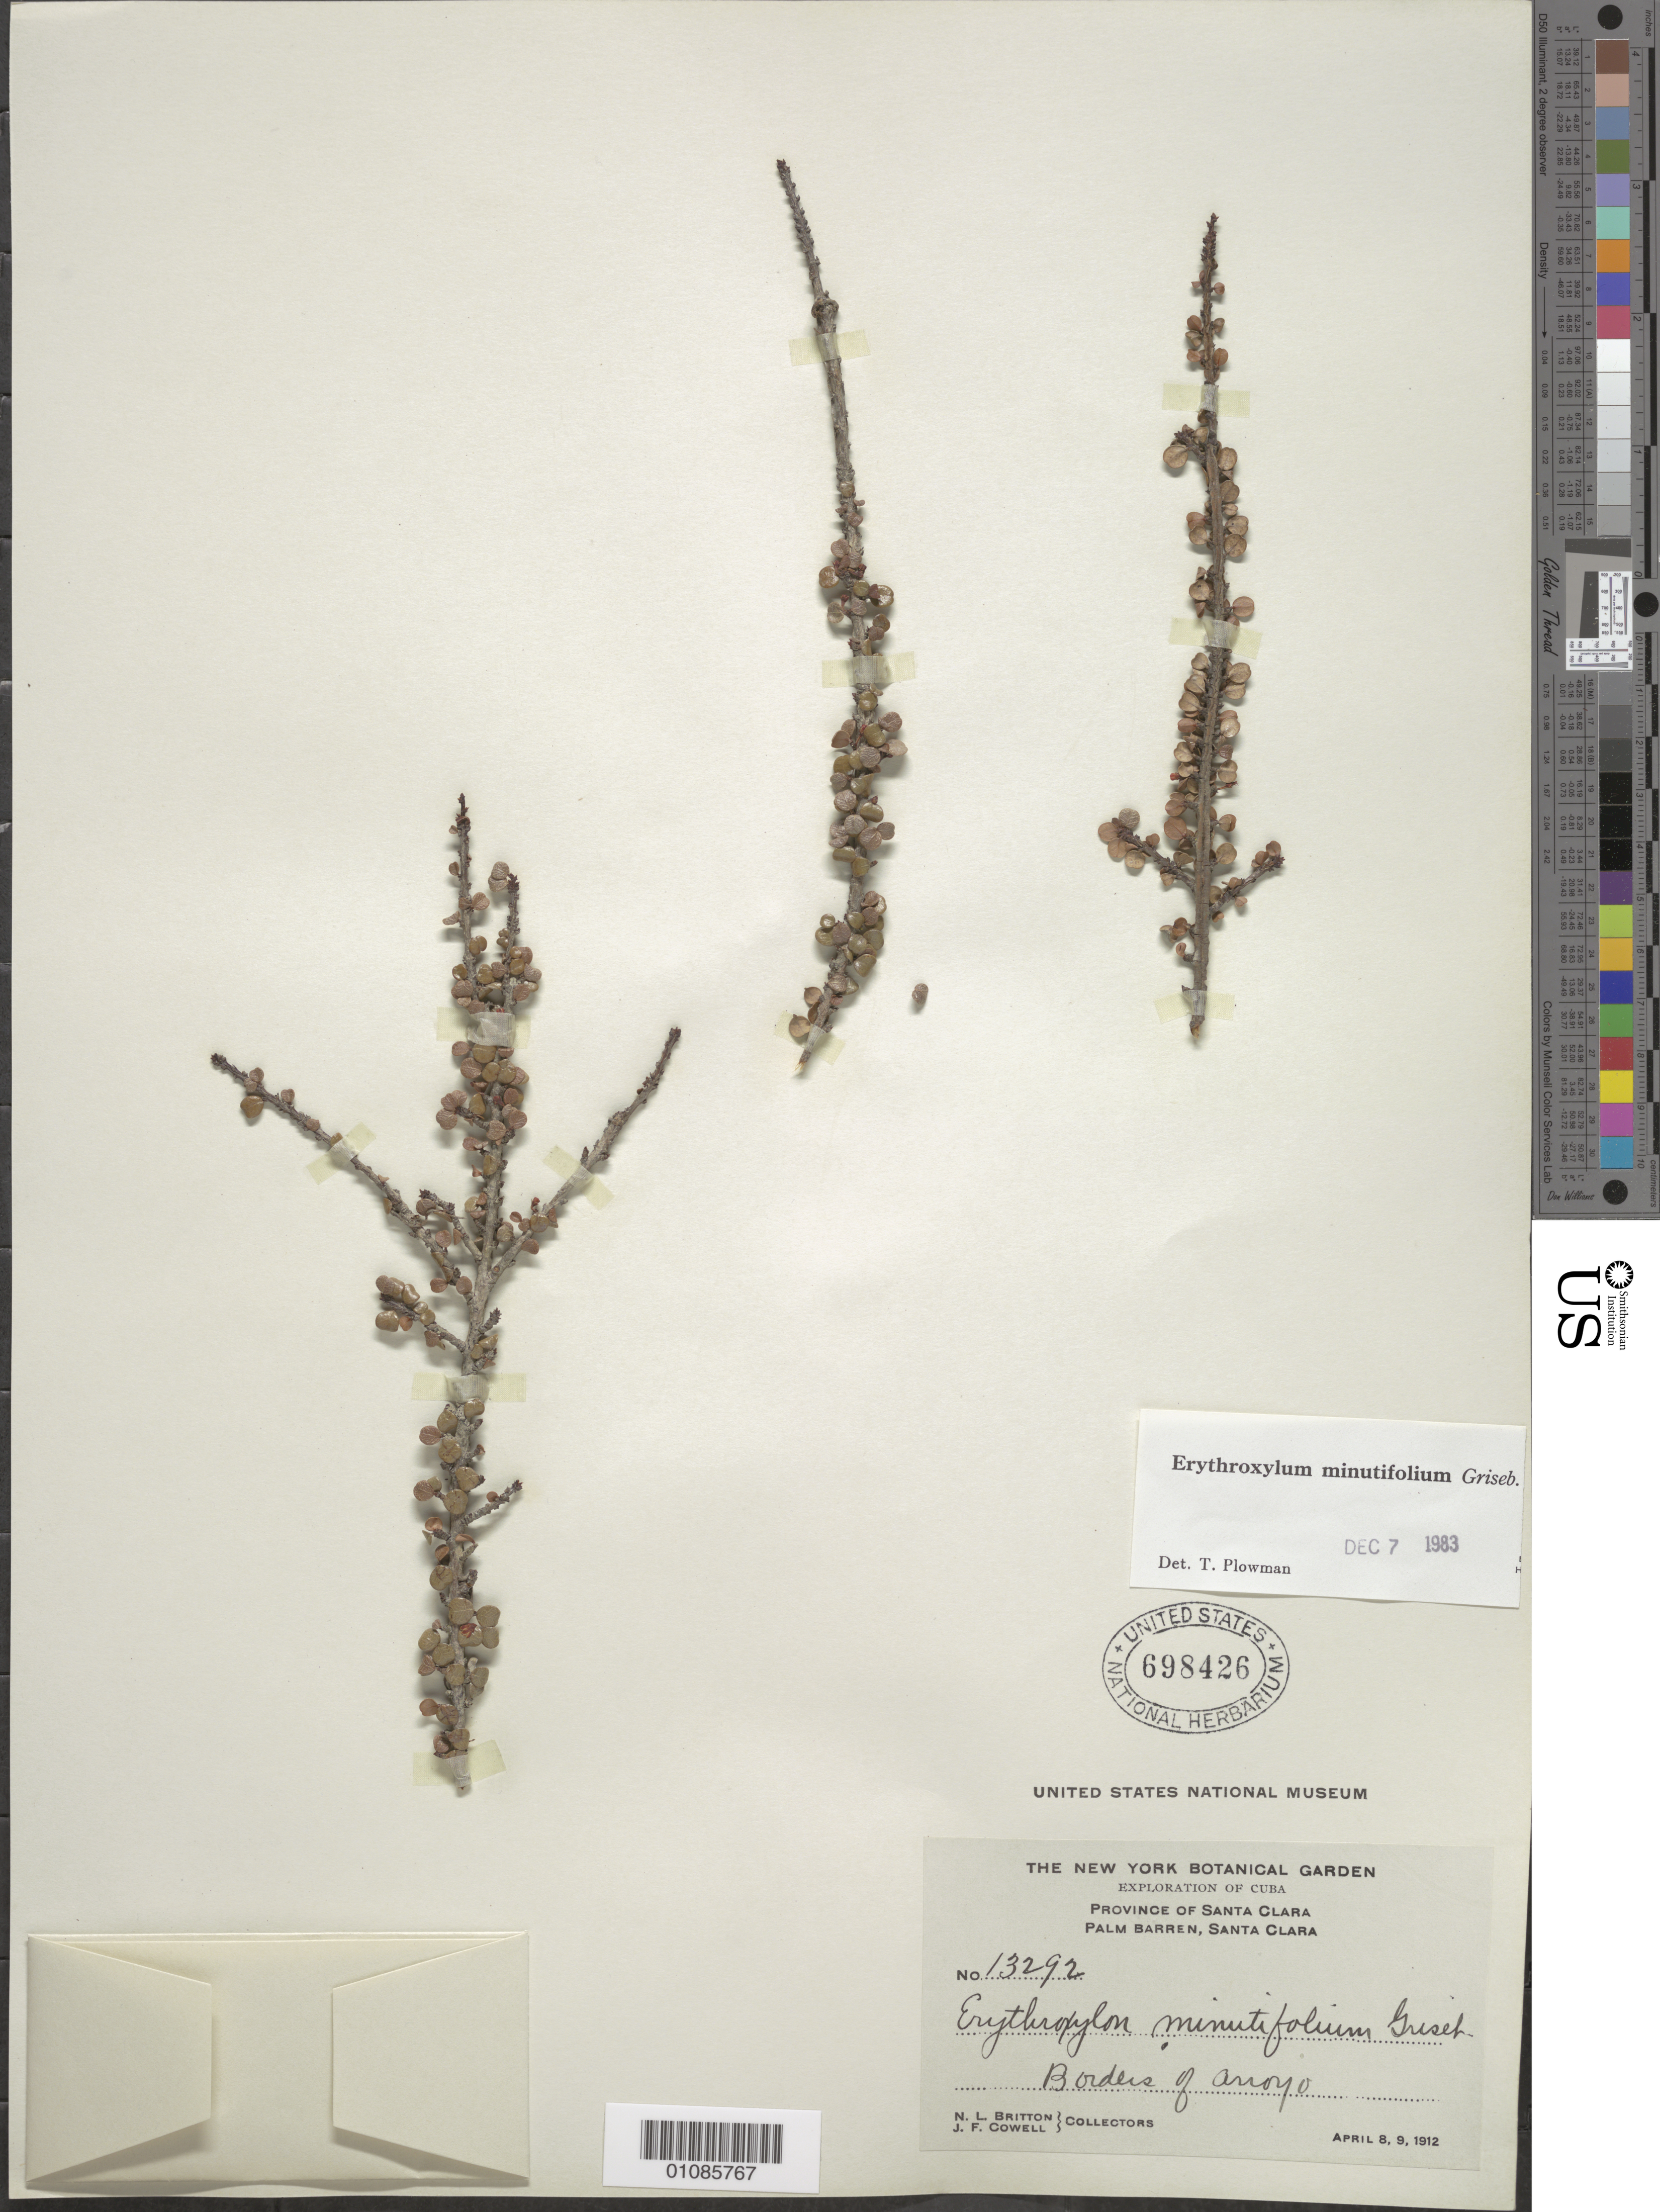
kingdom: Plantae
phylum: Tracheophyta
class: Magnoliopsida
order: Malpighiales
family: Erythroxylaceae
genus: Erythroxylum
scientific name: Erythroxylum minutifolium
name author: Griseb.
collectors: N. Britton & J. F. Cowell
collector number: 13292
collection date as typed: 08 Apr 1912 to 09 Apr 1912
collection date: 1912-04-08/1912-04-09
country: Cuba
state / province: Villa Clara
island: Cuba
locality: Santa Clara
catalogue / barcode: US 698426